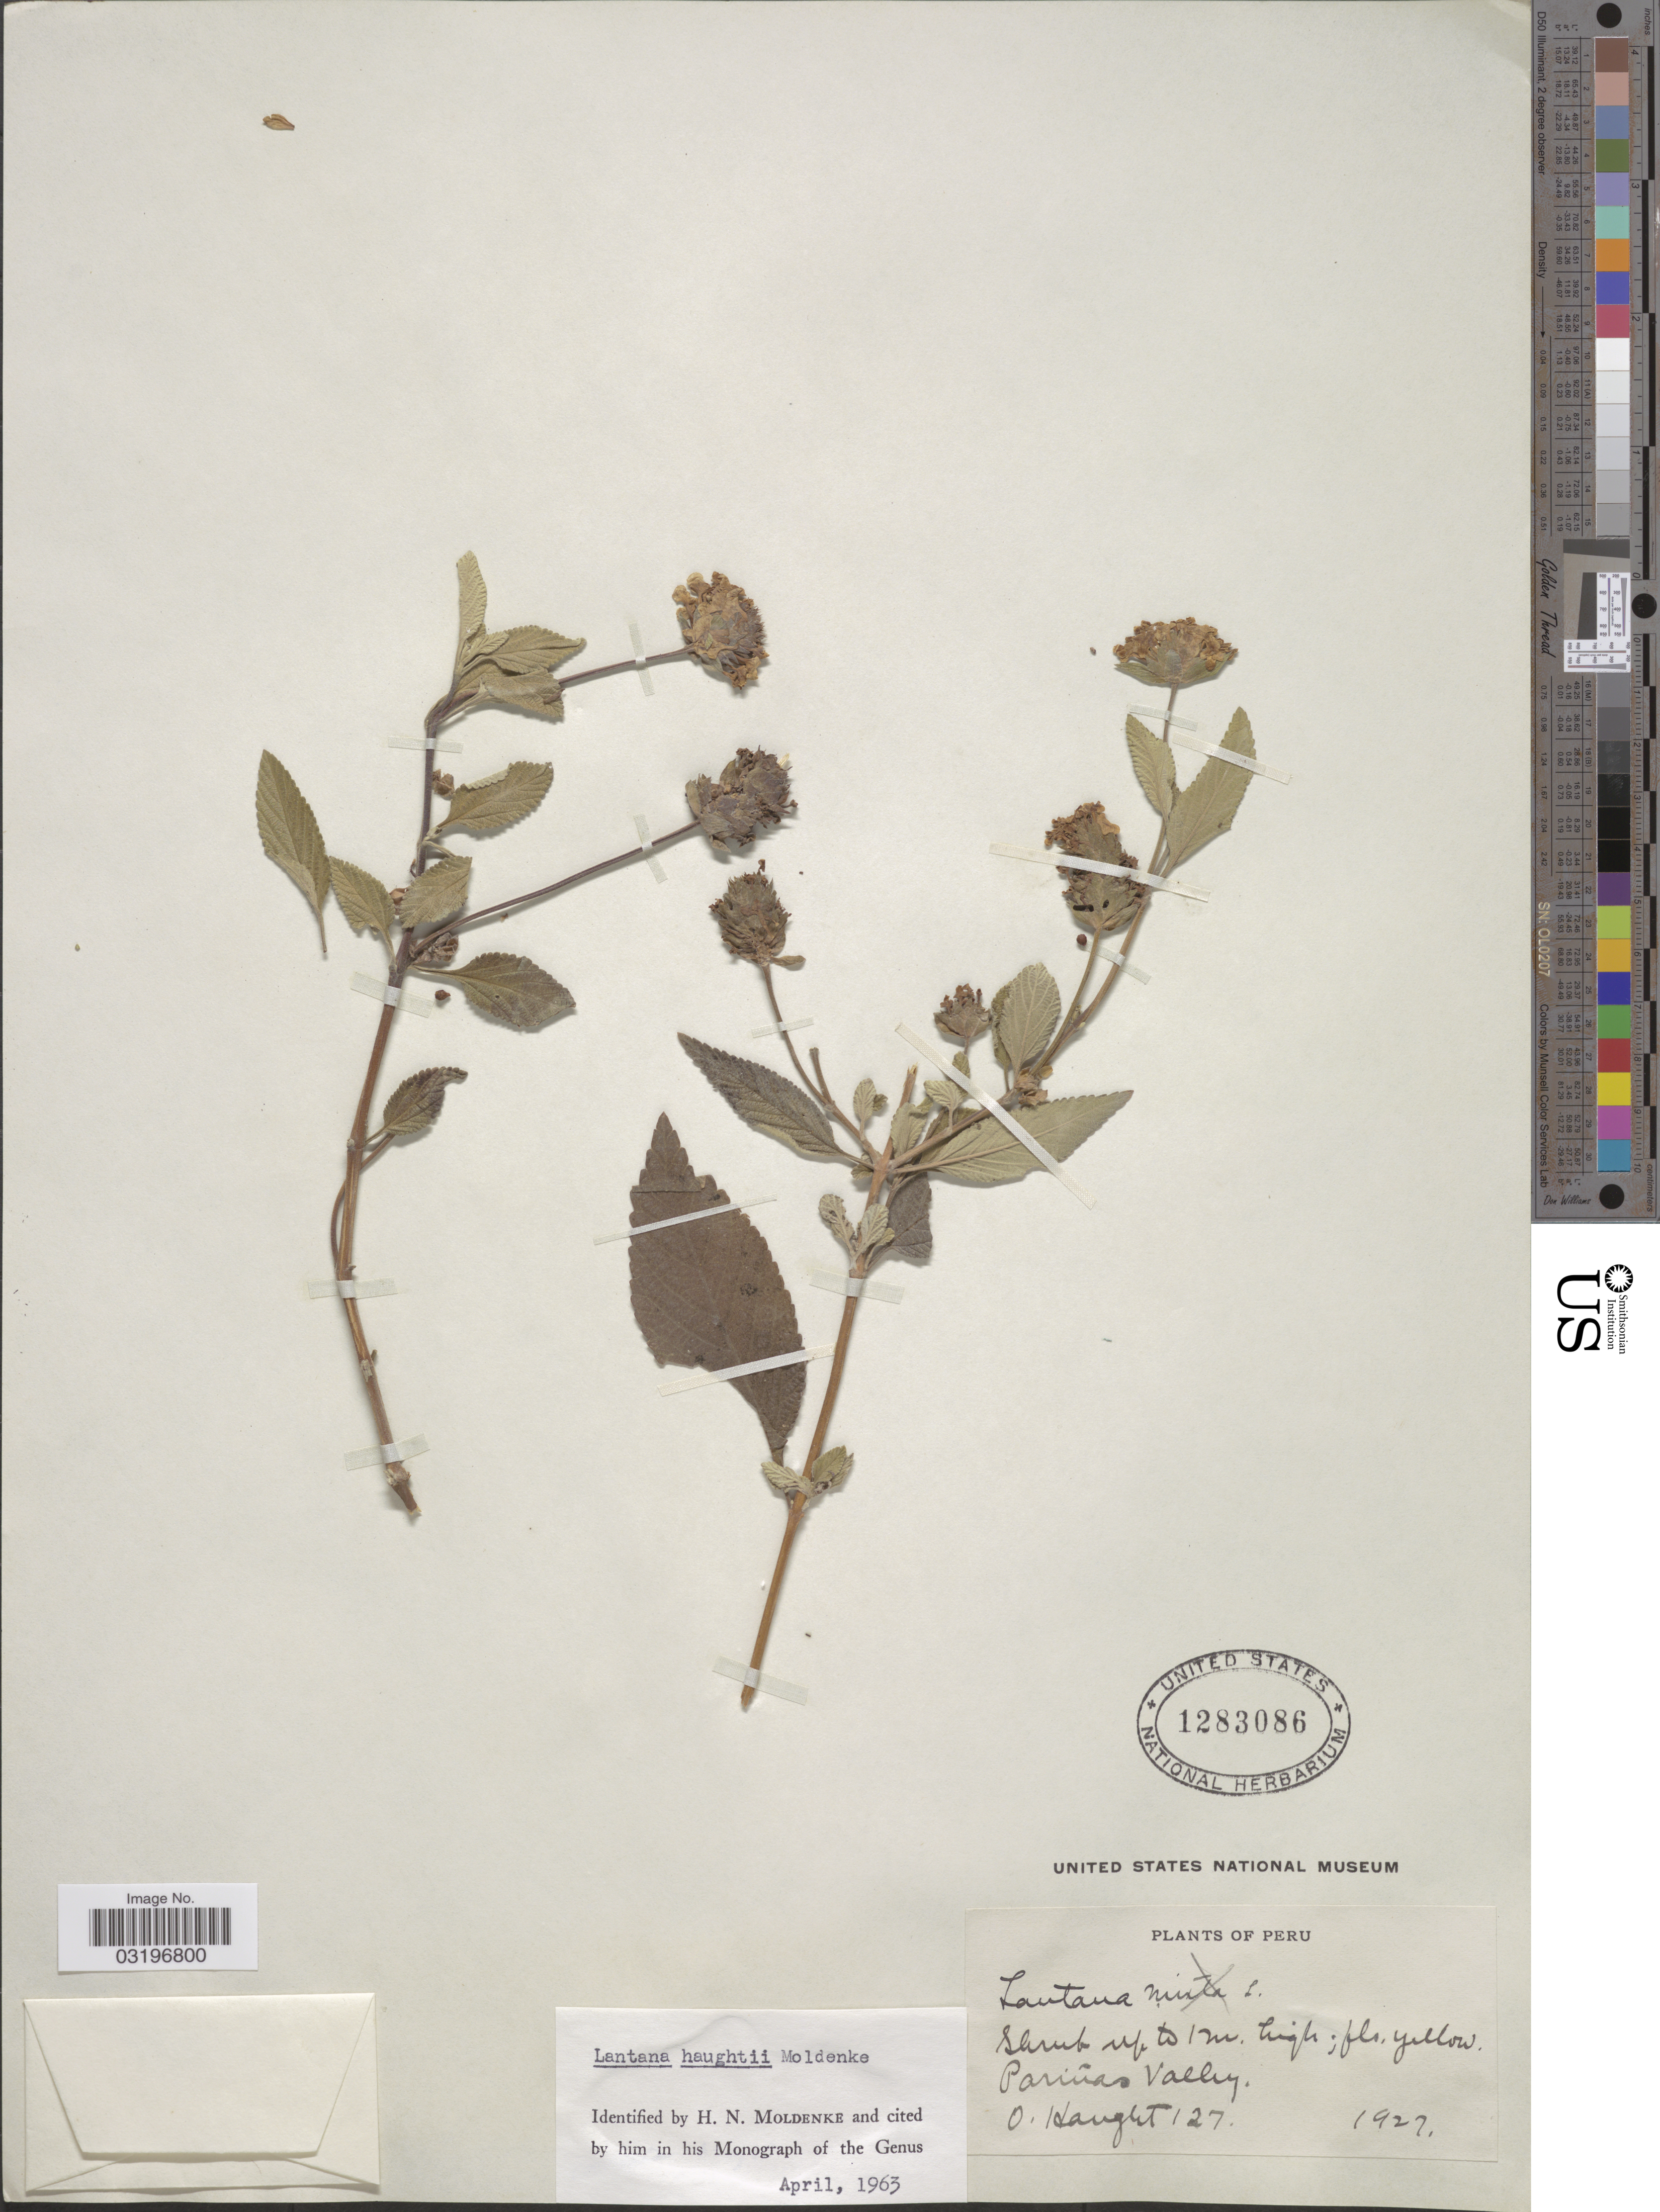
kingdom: Plantae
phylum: Tracheophyta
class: Magnoliopsida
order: Lamiales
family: Verbenaceae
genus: Lantana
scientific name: Lantana haughtii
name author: Moldenke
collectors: O. Haught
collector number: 127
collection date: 1927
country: Peru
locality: Pariñas Valley.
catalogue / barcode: US 1283086